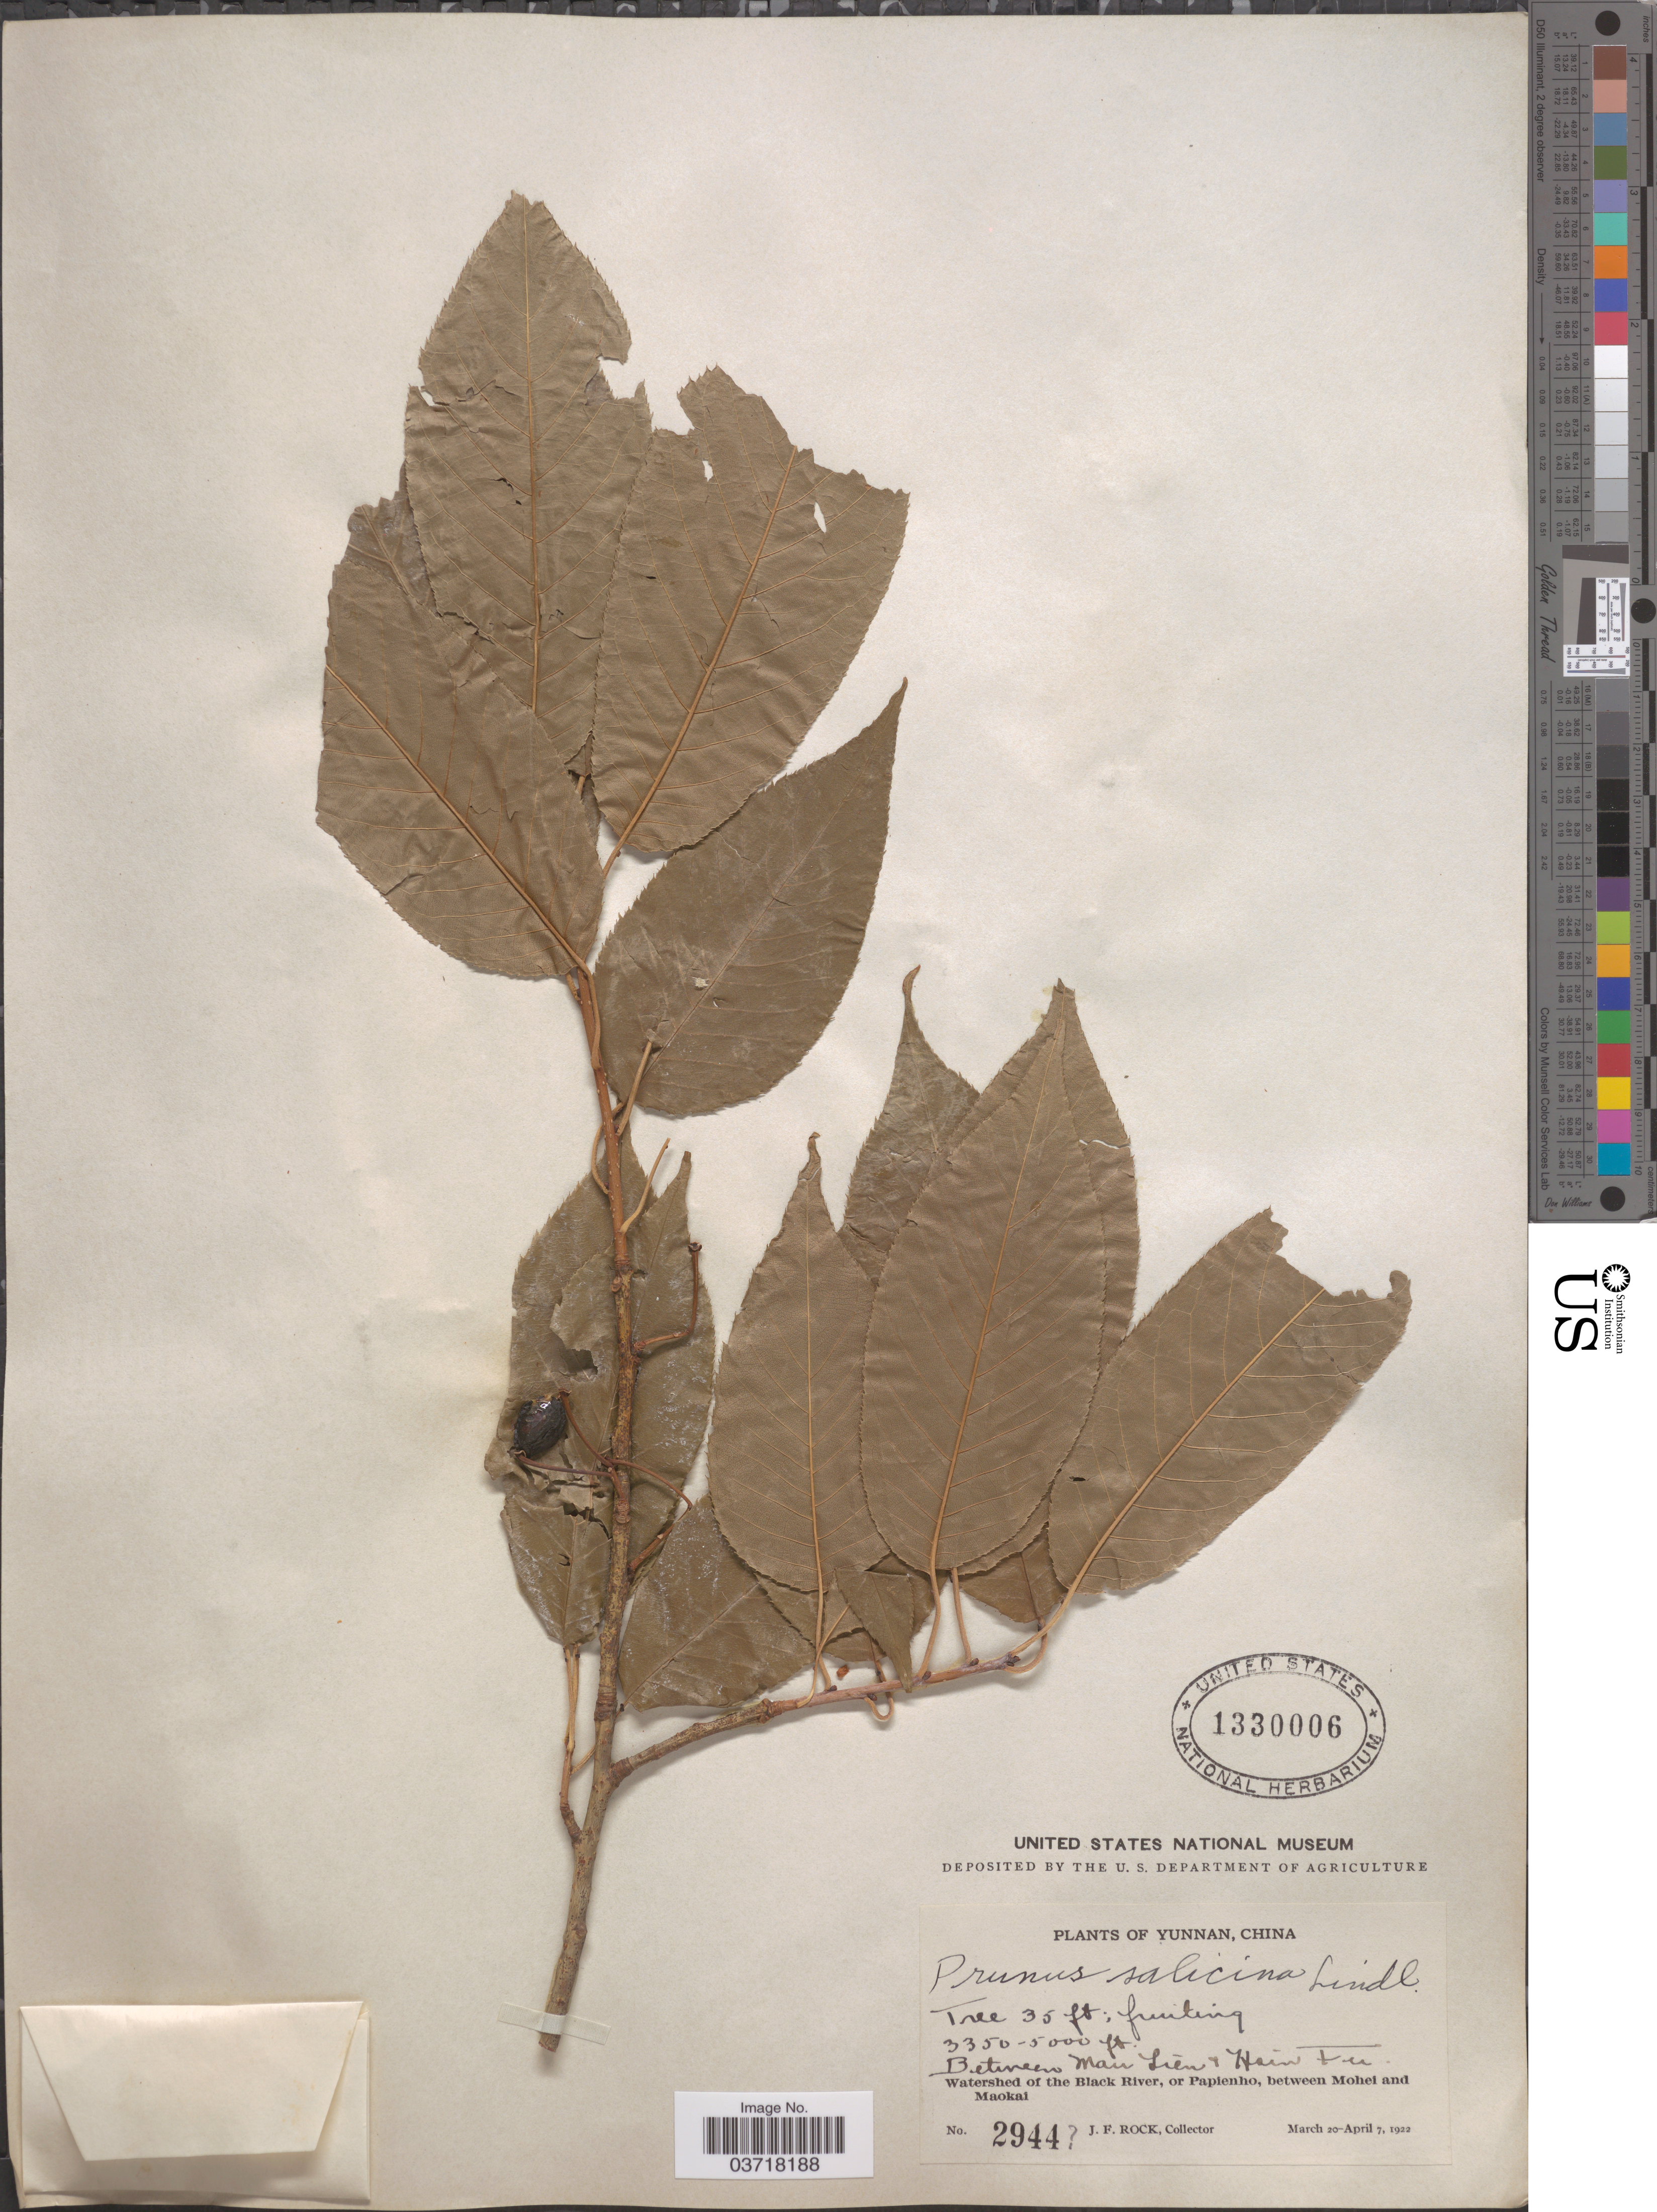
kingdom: Plantae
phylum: Tracheophyta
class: Magnoliopsida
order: Rosales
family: Rosaceae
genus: Prunus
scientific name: Prunus salicina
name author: Lindl.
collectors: J. Rock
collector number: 2944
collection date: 1922-03-20/1922-04-07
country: China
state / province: Yunnan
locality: Between Mau Lien & Hain Fu. [interpreted] Watershed of the Black River, or Papienho, between Mohei and Maokai.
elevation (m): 1021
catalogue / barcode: US 1330006